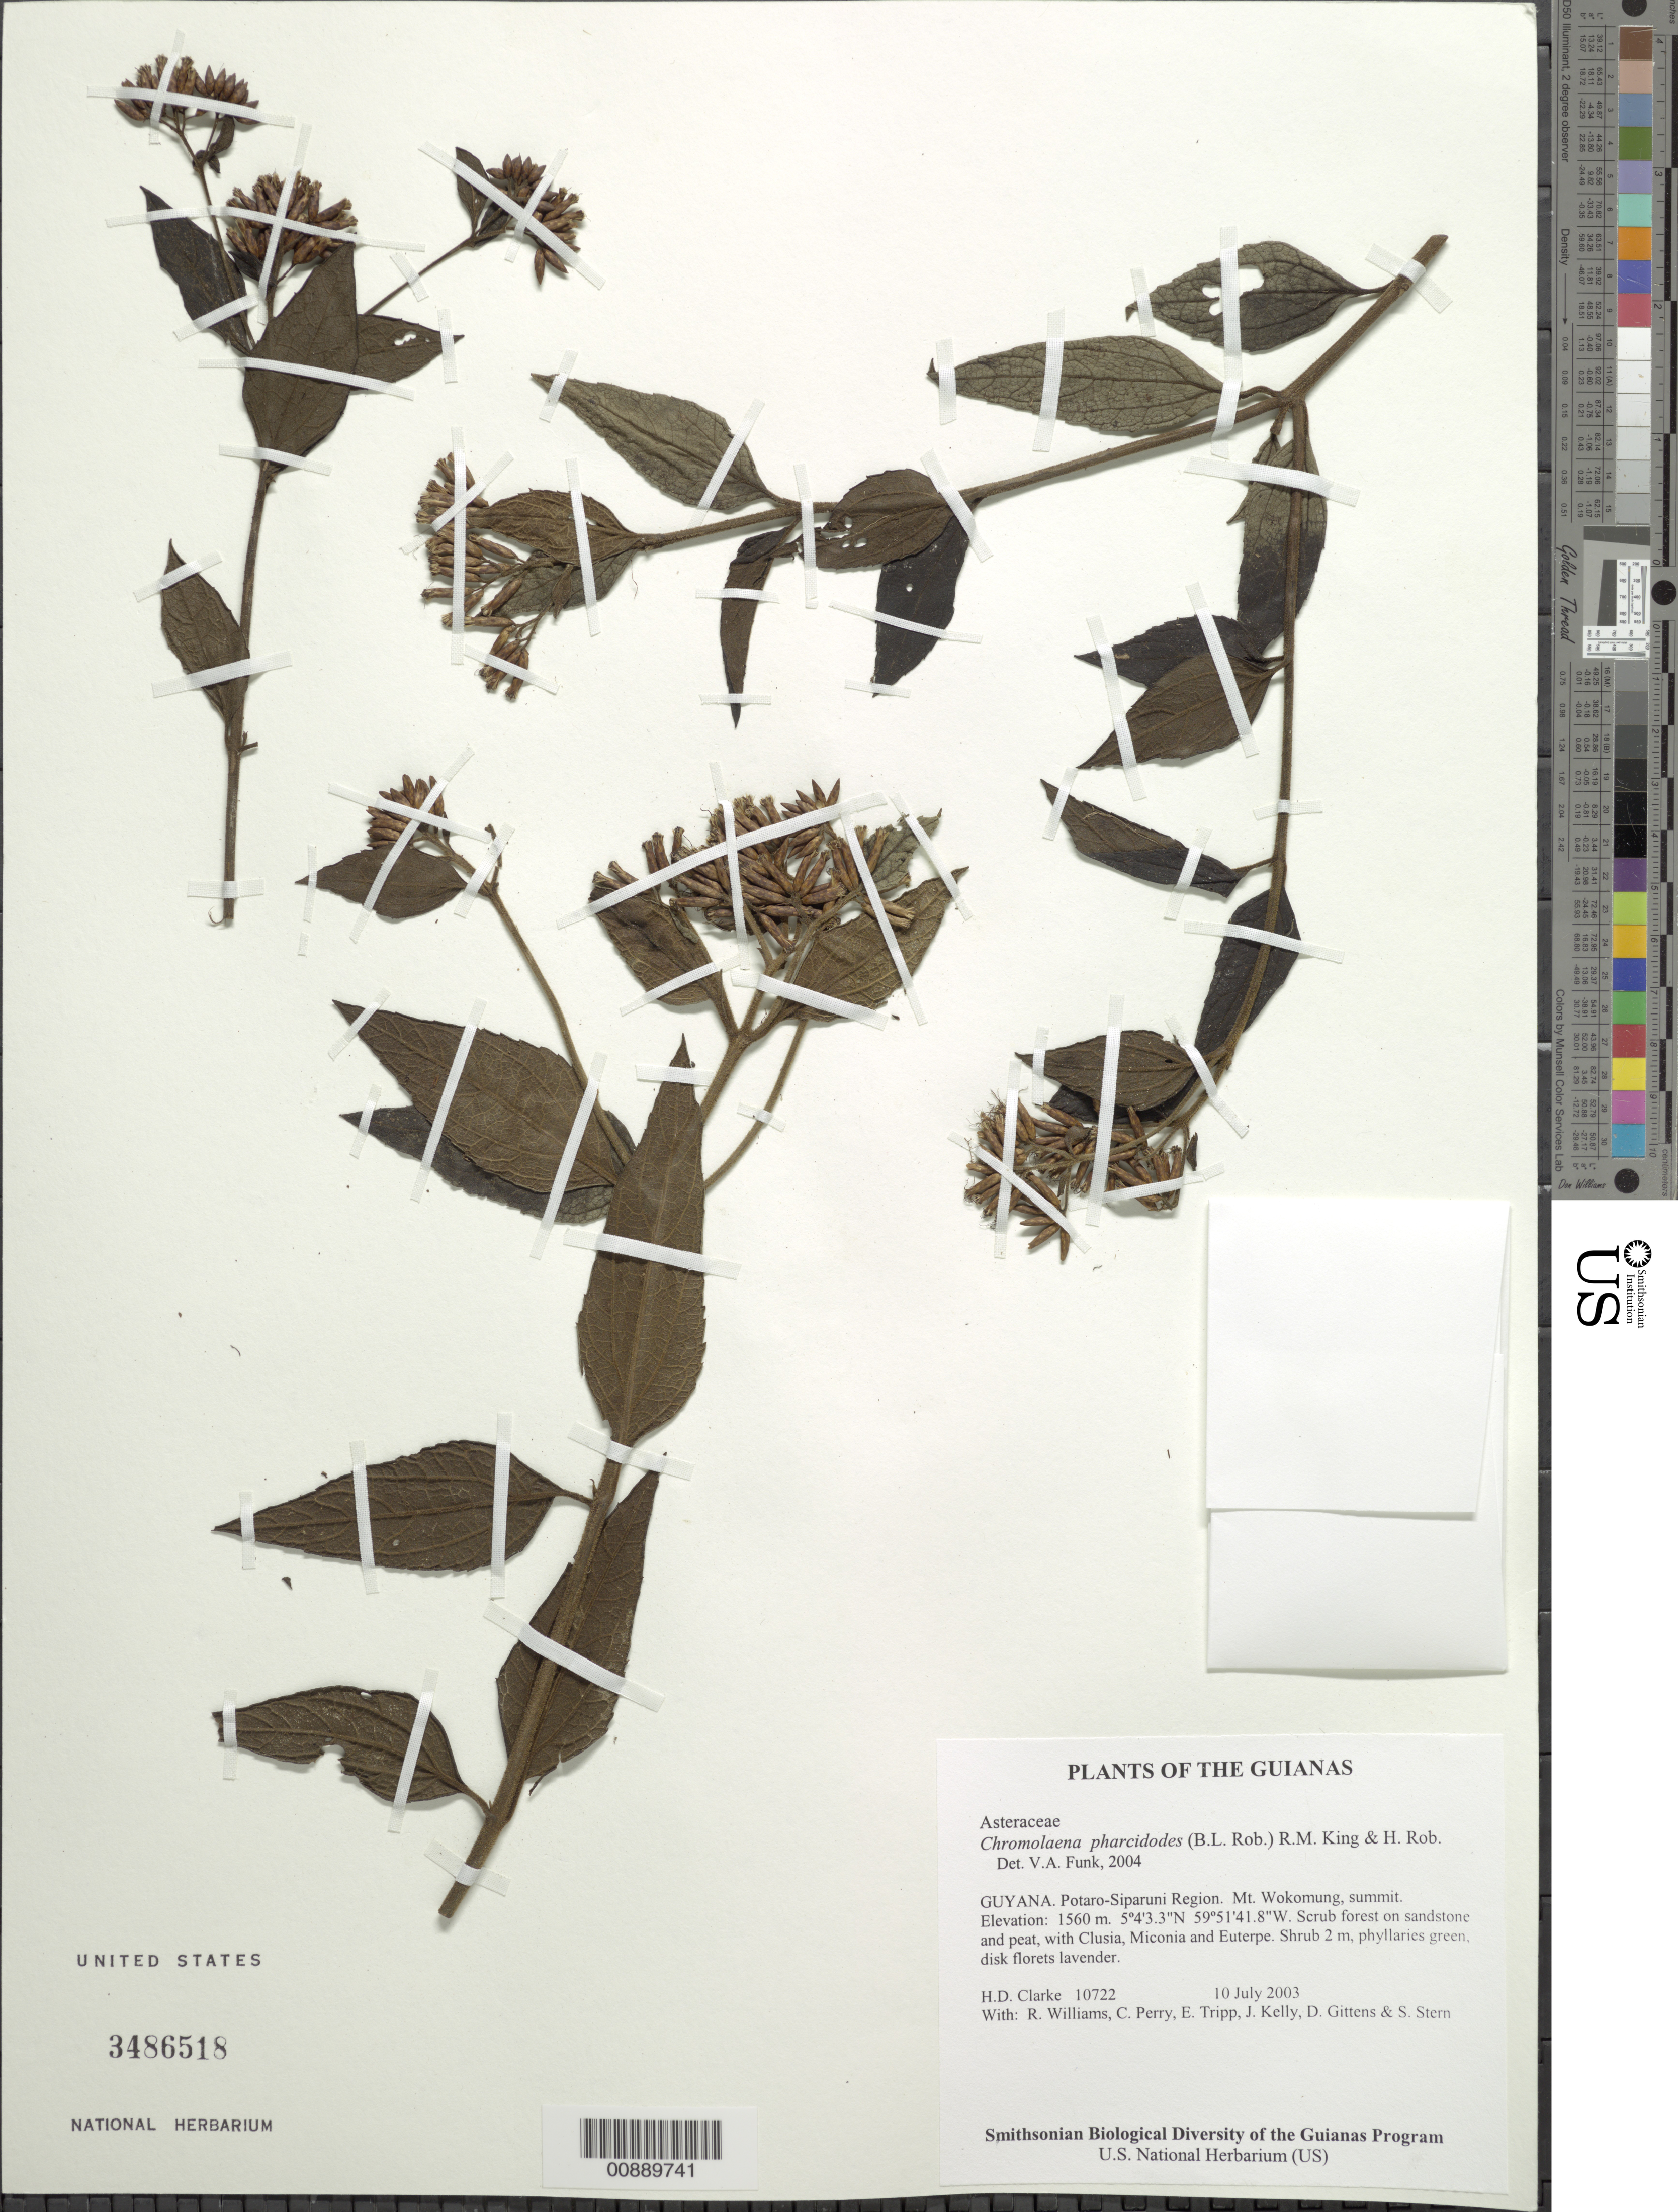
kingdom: Plantae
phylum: Tracheophyta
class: Magnoliopsida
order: Asterales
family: Asteraceae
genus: Chromolaena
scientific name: Chromolaena pharcidodes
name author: (B.L. Rob.) R.M. King & H. Rob.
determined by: Funk, Vicki A., (BOT), Smithsonian Institution - National Museum of Natural History (UNITED STATES)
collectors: H. D. Clarke, R. Williams, C. Perry, E. Tripp, J. Kelly, D. Gittens & S. R. Stern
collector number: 10722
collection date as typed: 10 July 2003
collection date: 2003-07-10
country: Guyana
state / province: Potaro-Siparuni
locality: Mt. Wokomung, summit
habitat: Scrub forest on sandstone and peat, with Clusia, Miconia and Euterpe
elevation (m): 1560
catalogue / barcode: US 3486518